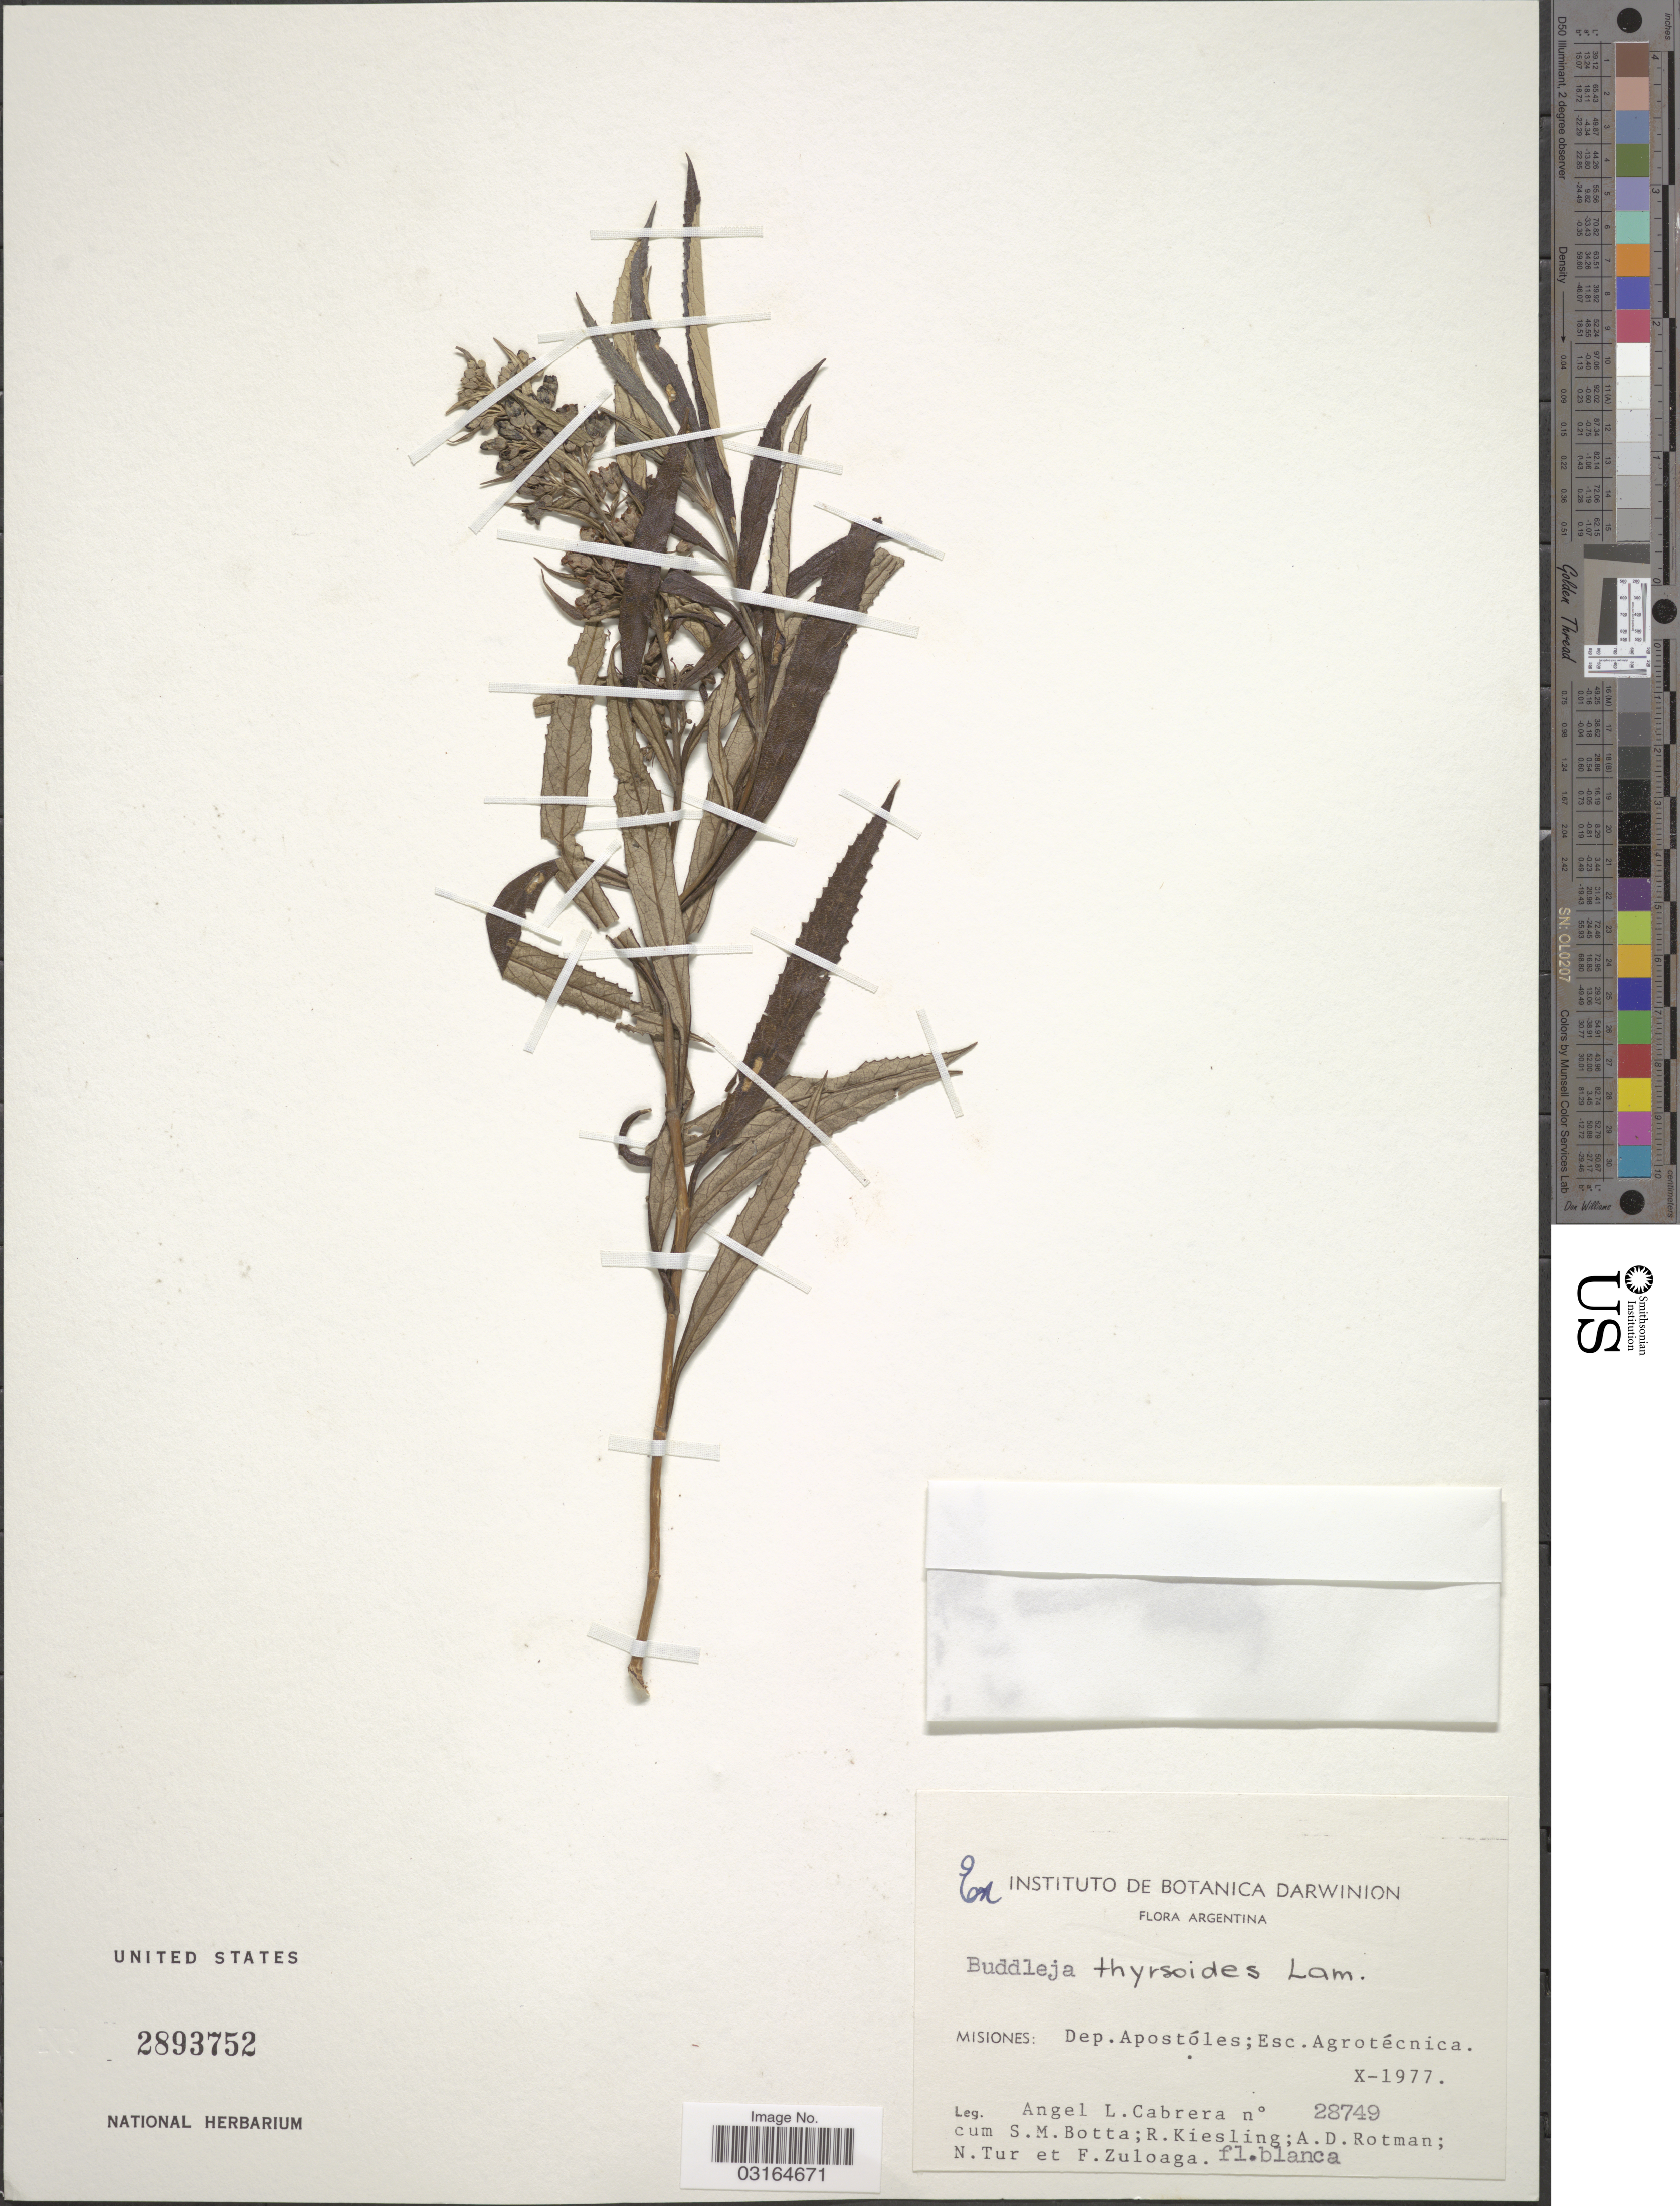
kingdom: Plantae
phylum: Tracheophyta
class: Magnoliopsida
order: Lamiales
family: Scrophulariaceae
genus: Buddleja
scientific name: Buddleja thyrsoides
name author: Lam.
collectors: A. L. Cabrera, S. Botta, R. Kiesling, A. D. Rotman & et al.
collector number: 28749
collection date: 1977-10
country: Argentina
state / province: Misiones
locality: Dep. Apostóles; Esc. Agrotécnica.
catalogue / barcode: US 2893752